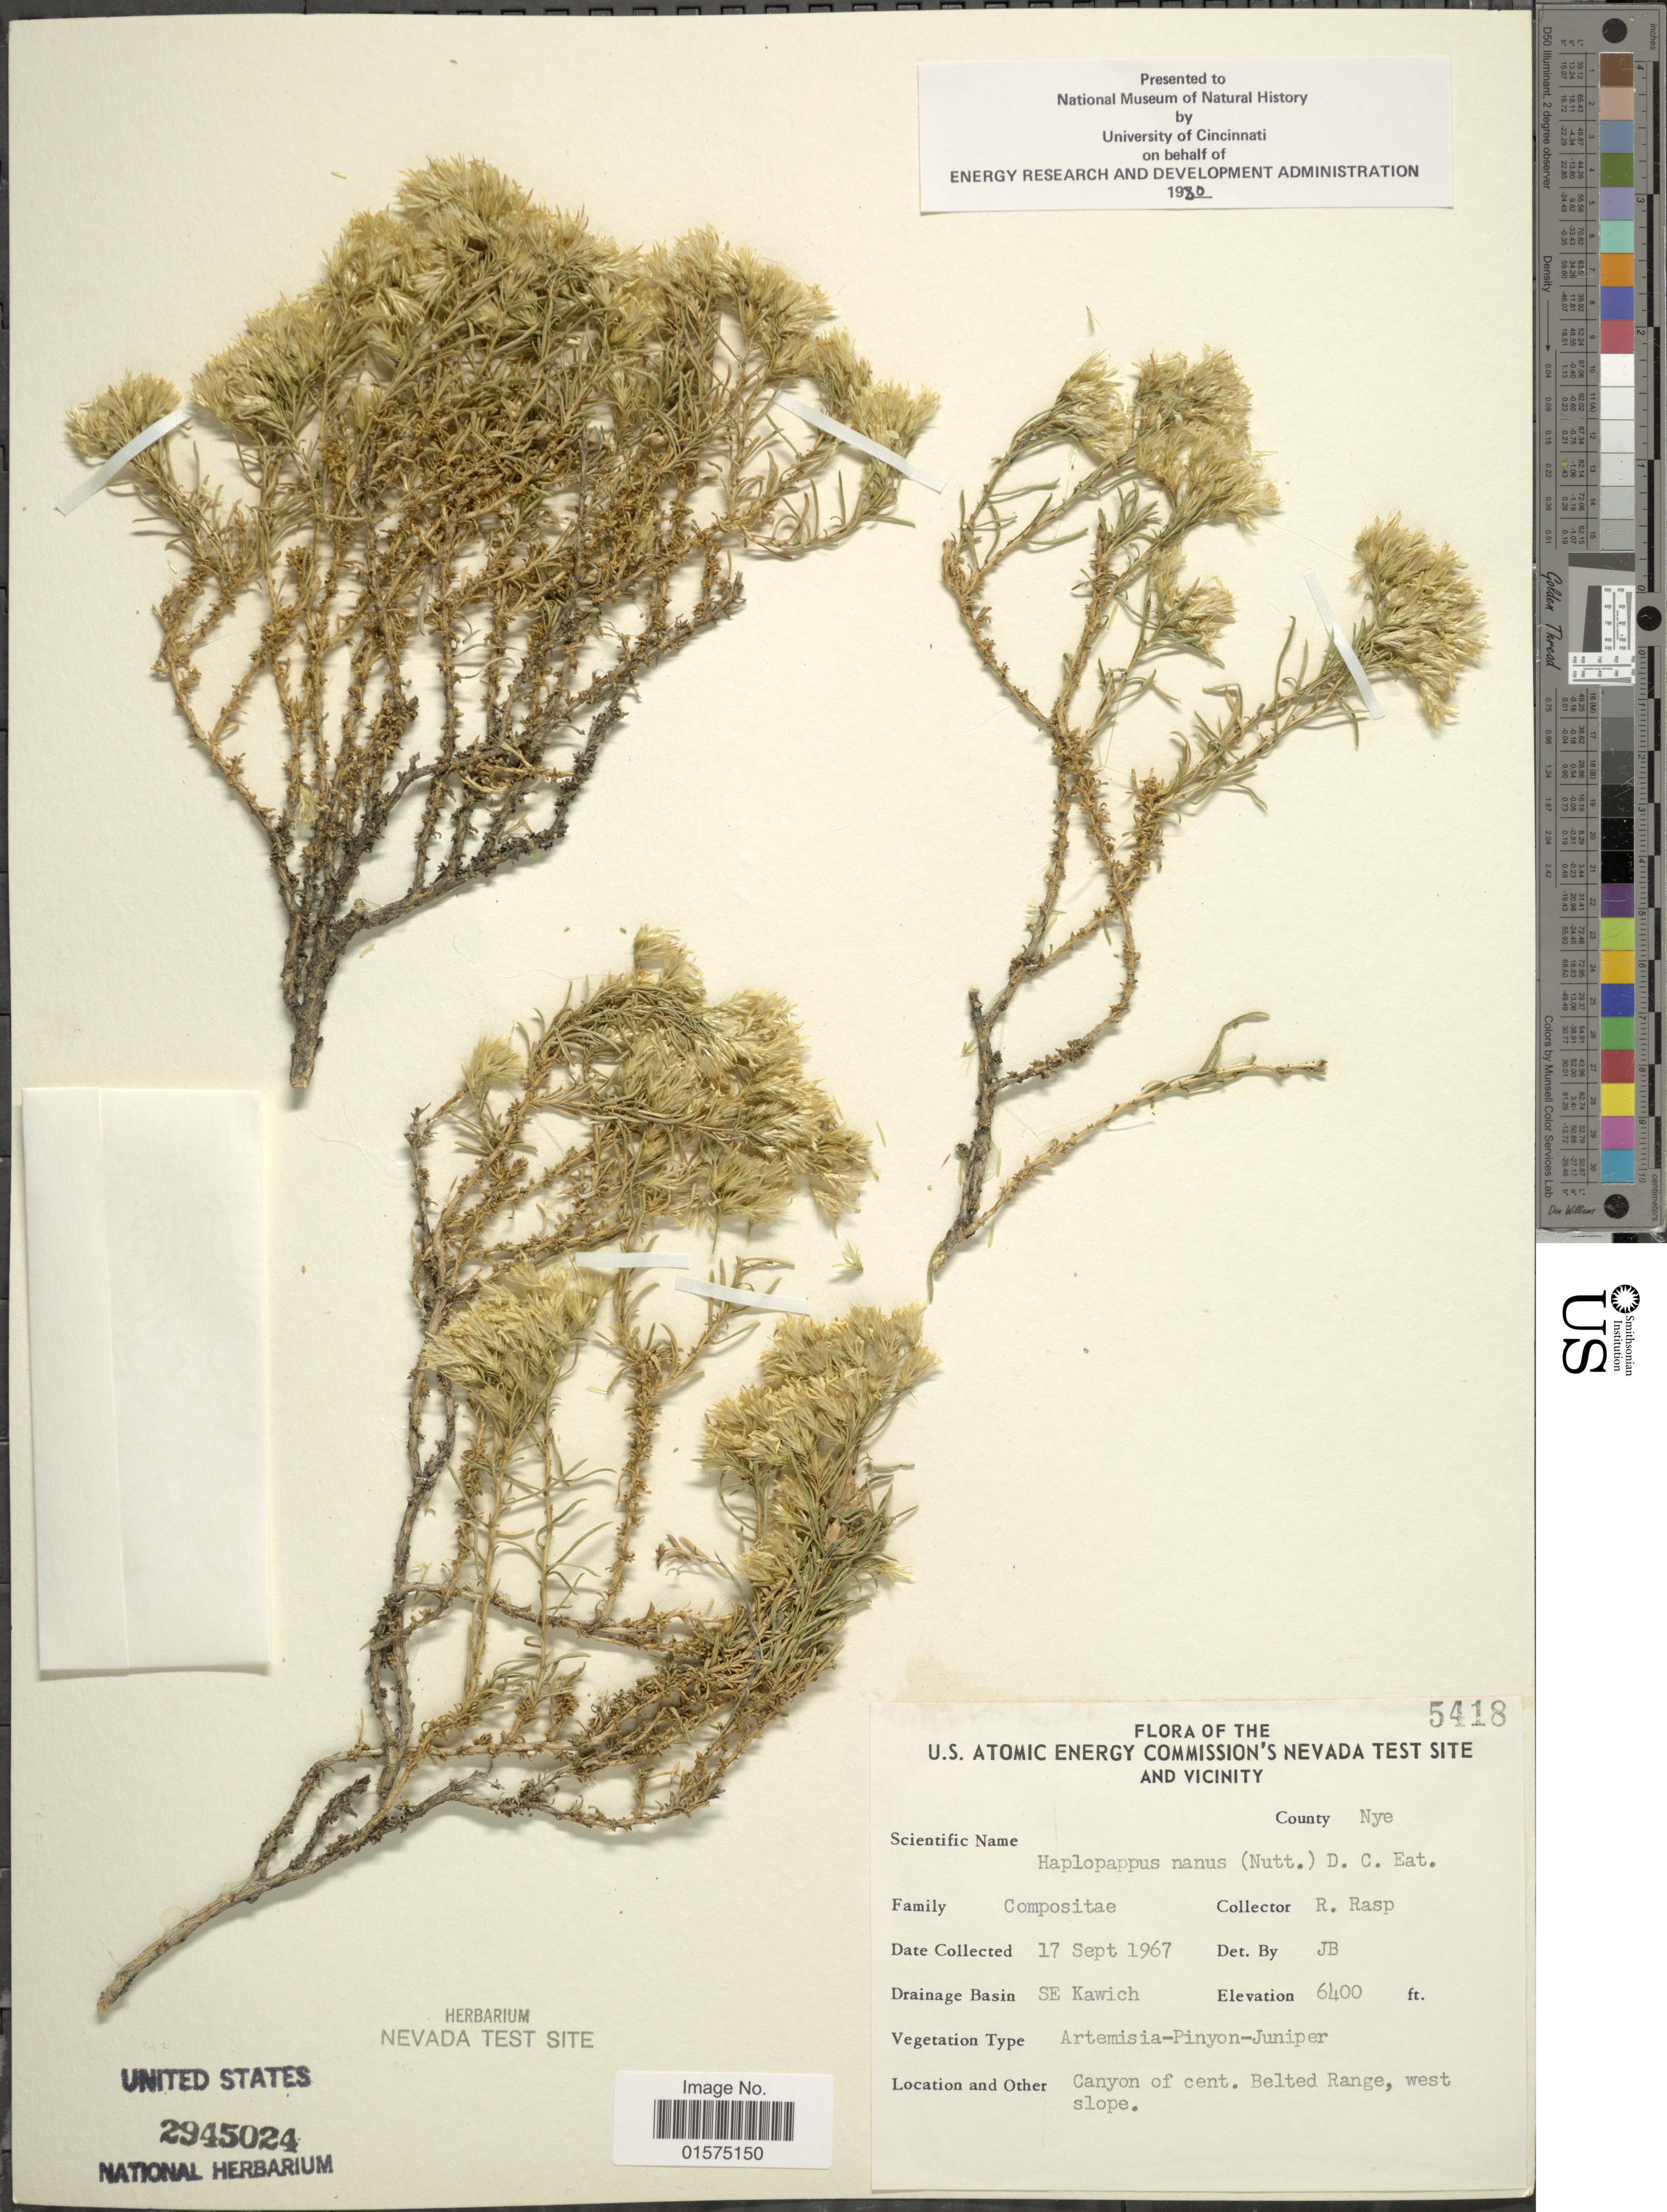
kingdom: Plantae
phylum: Tracheophyta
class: Magnoliopsida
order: Asterales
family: Asteraceae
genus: Ericameria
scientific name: Ericameria nana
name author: Nutt.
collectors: R. Rasp.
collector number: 5418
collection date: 1967-09-17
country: United States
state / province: Nevada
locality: U.S. Atomic Energy Commission's Nevada Test Site and vicinity. County Nye. Drainage Basin SE Kawich. Canyon of cent. Belted Range, west of slope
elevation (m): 1951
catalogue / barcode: US 2945024